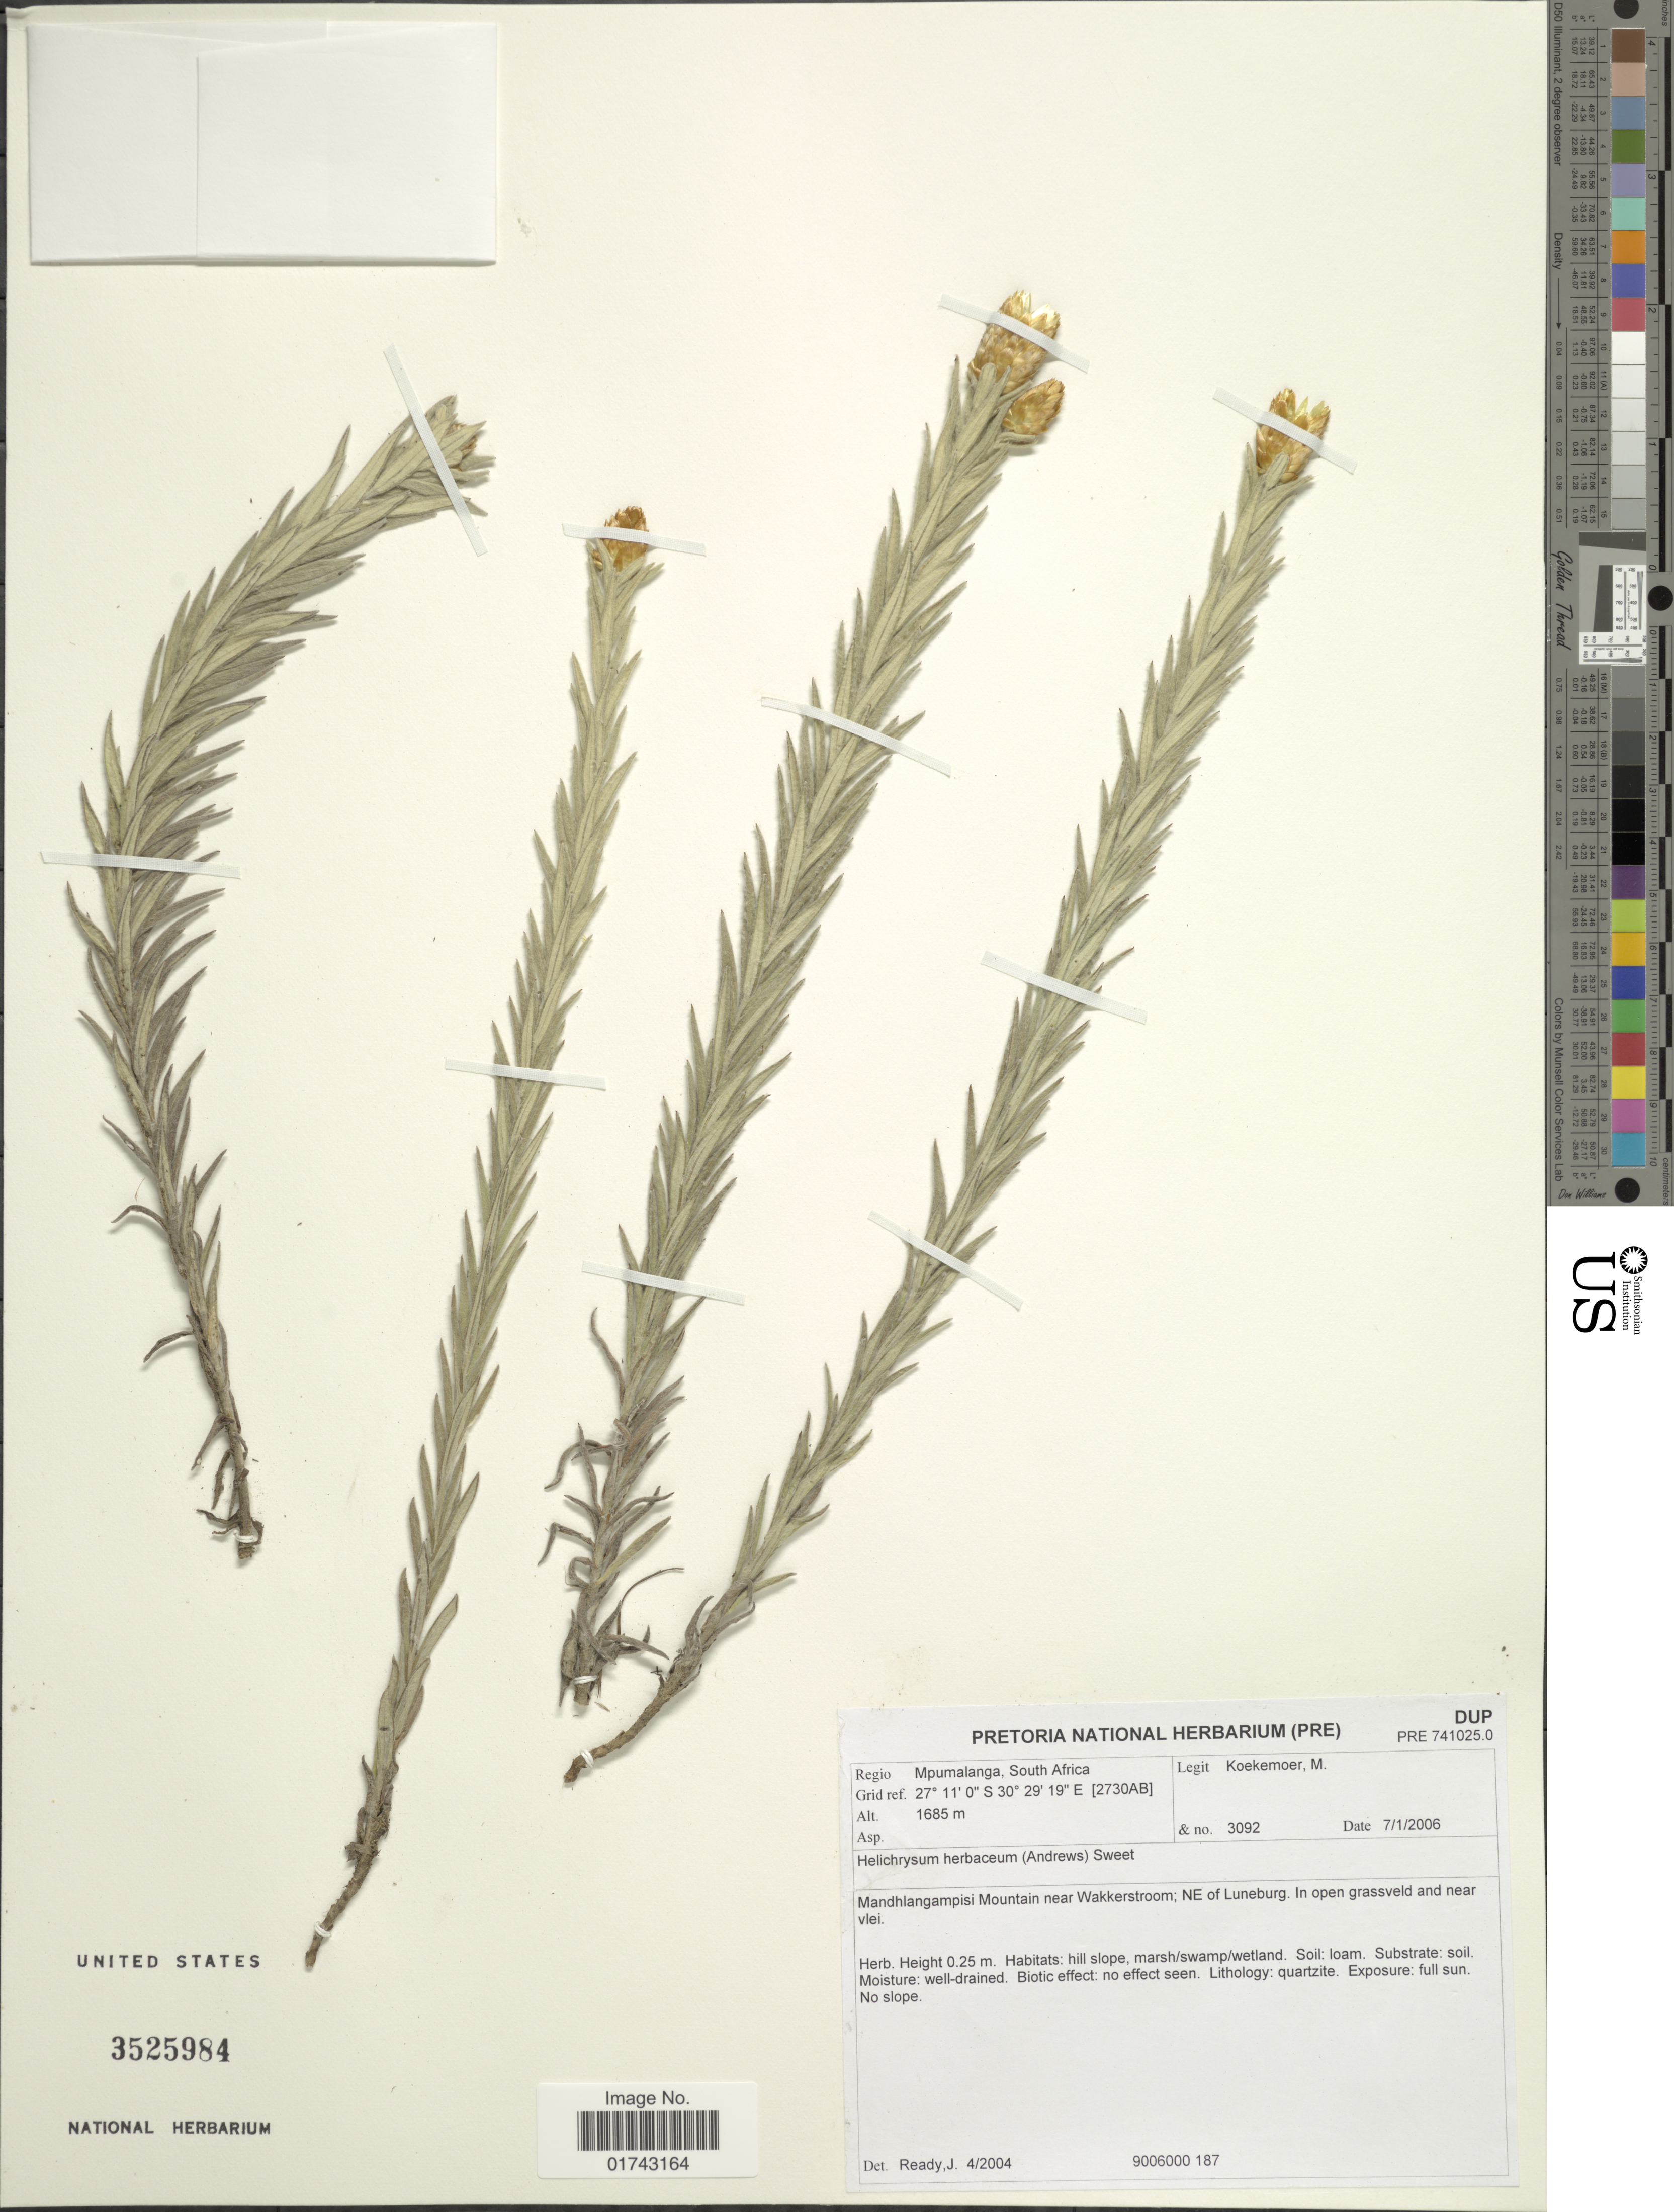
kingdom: Plantae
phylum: Tracheophyta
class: Magnoliopsida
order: Asterales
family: Asteraceae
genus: Helichrysum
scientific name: Helichrysum herbaceum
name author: (Andrews) Sweet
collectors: M. Koekemoer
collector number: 3092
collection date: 2006-01-07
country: South Africa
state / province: Mpumalanga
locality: Regio Mpumalanga, South Africa, Grid ref. [2730AB], Mandhlangampisi Mountain near Wakkerstroom; NE of Luneburg, In open grassveld and near vlei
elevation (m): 1685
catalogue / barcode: US 3525984